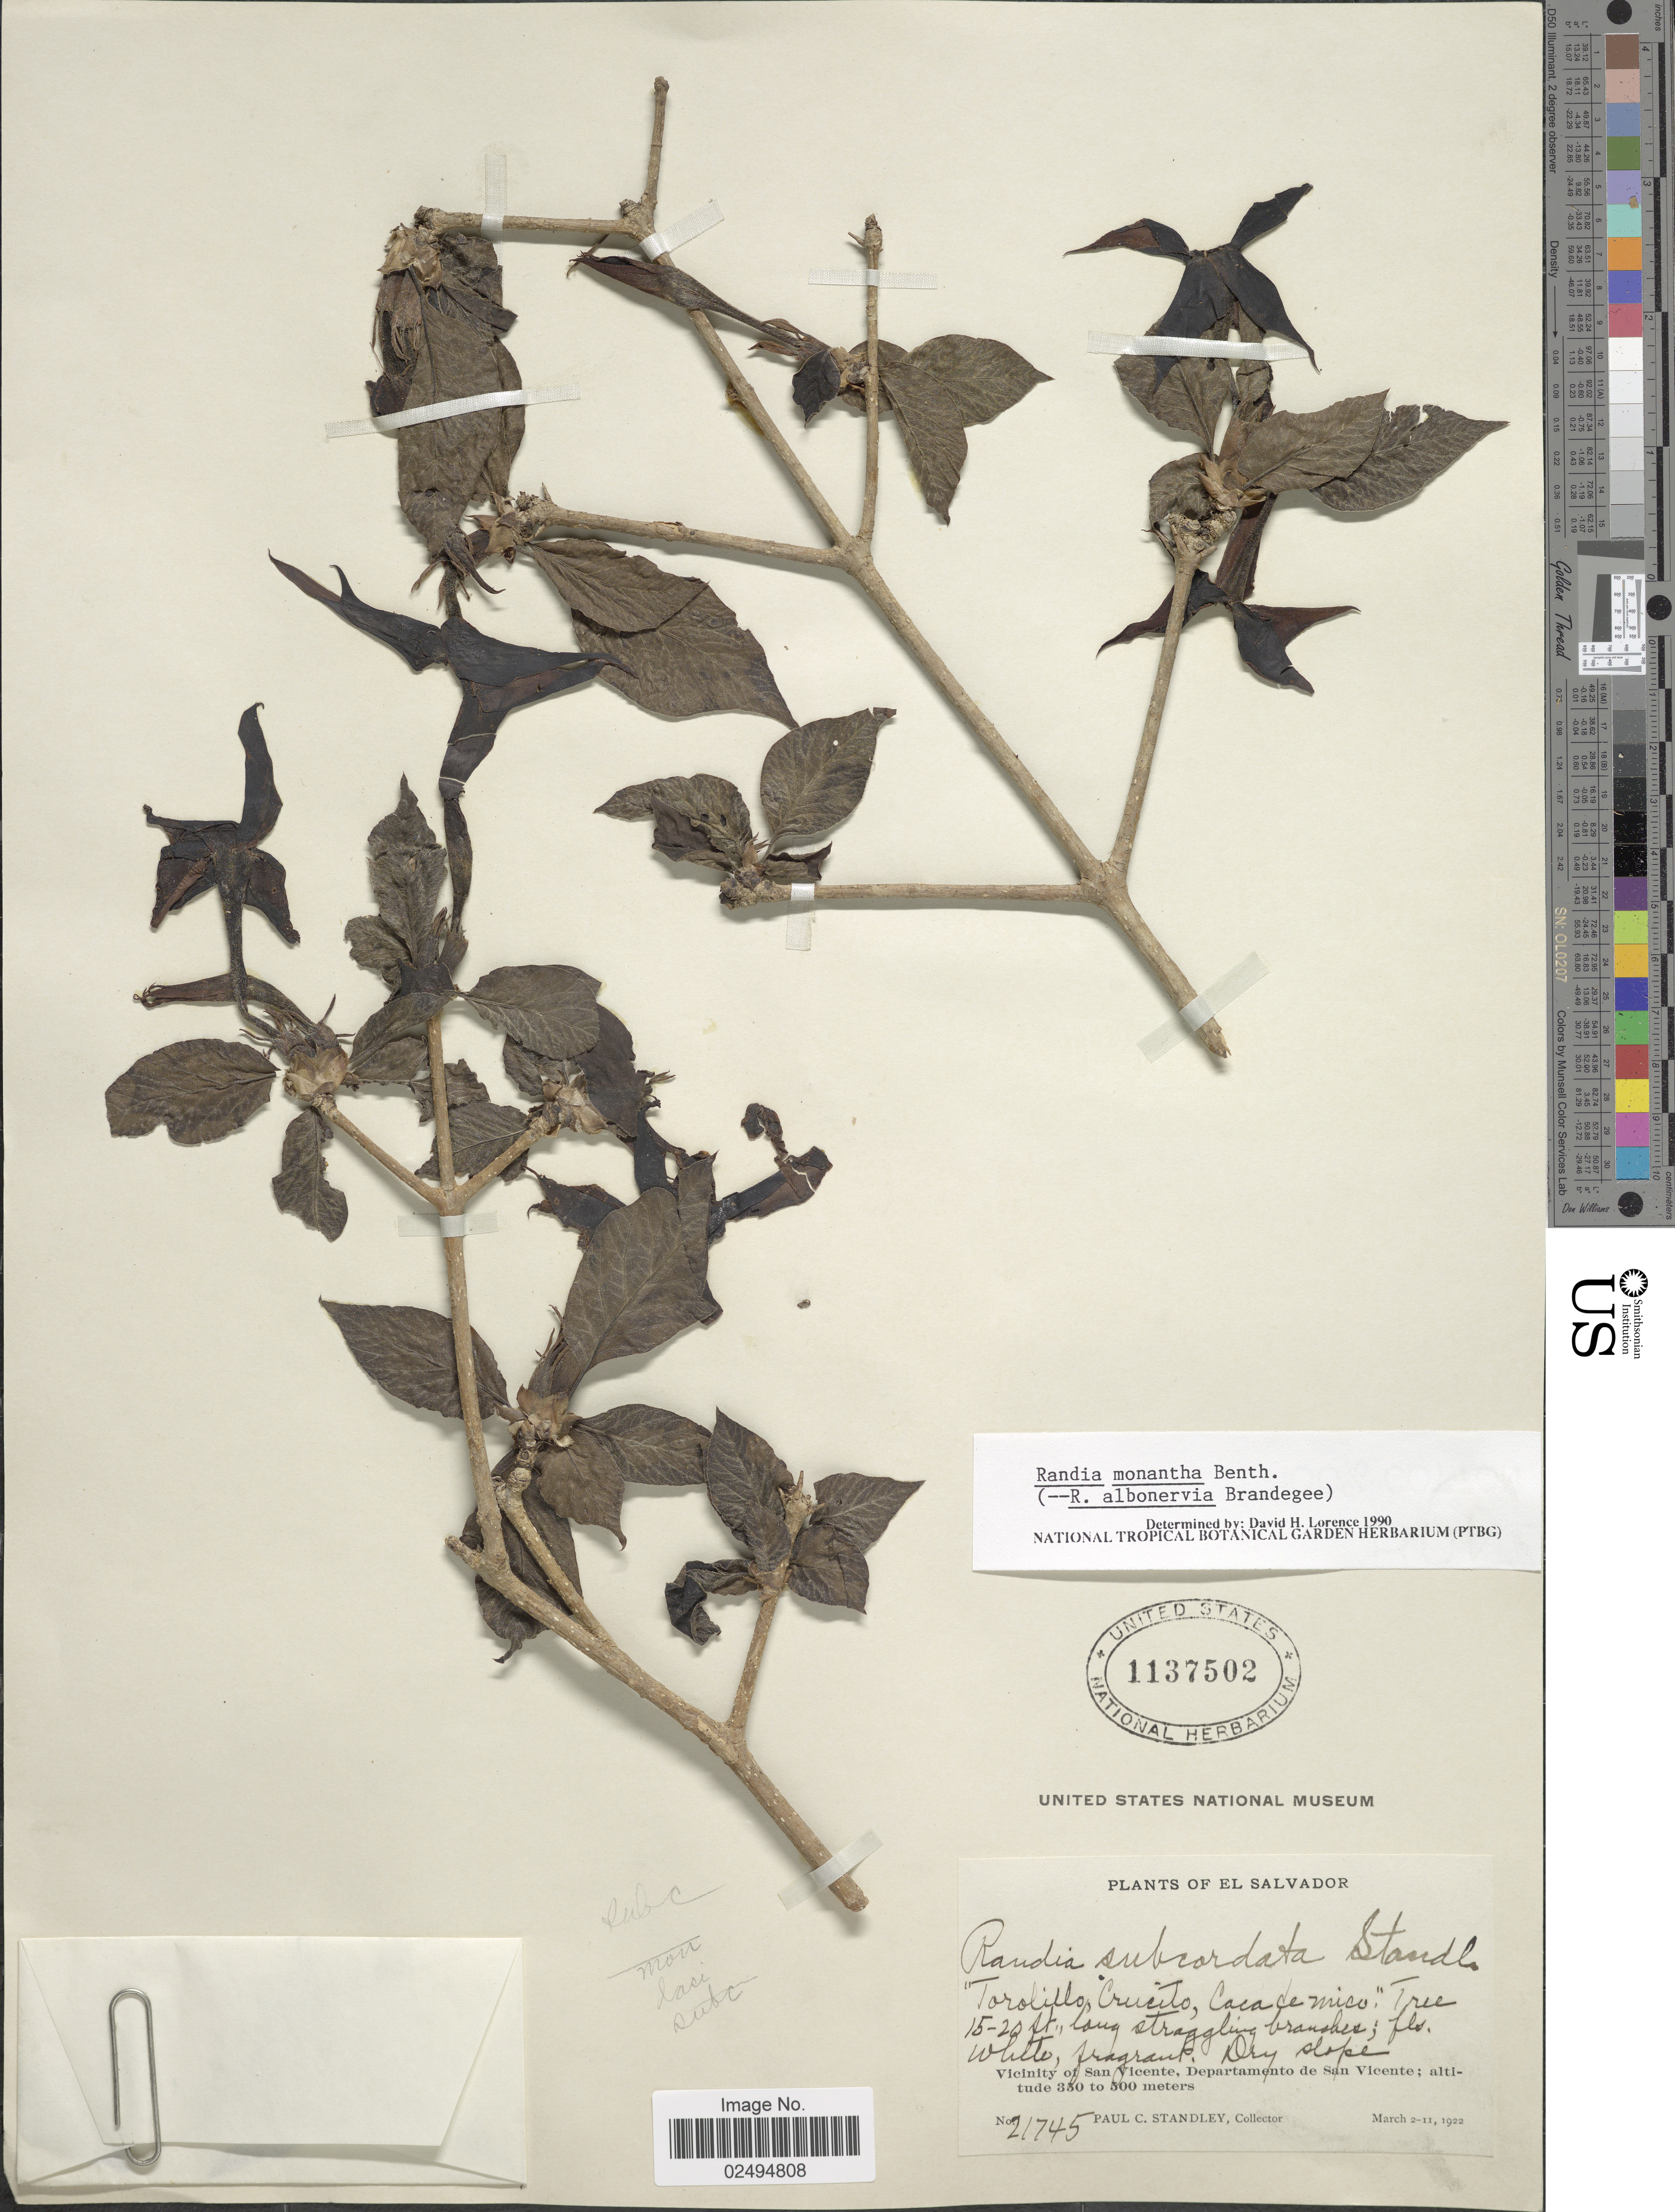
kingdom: Plantae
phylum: Tracheophyta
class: Magnoliopsida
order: Gentianales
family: Rubiaceae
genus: Randia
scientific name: Randia monantha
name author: Benth.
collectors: P. C. Standley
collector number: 21745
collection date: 1922-03-02/1922-03-11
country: El Salvador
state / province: San Vincente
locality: Dry slope, Vicinity of San Vicente, Departamento de San Vicente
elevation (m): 350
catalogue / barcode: US 1137502